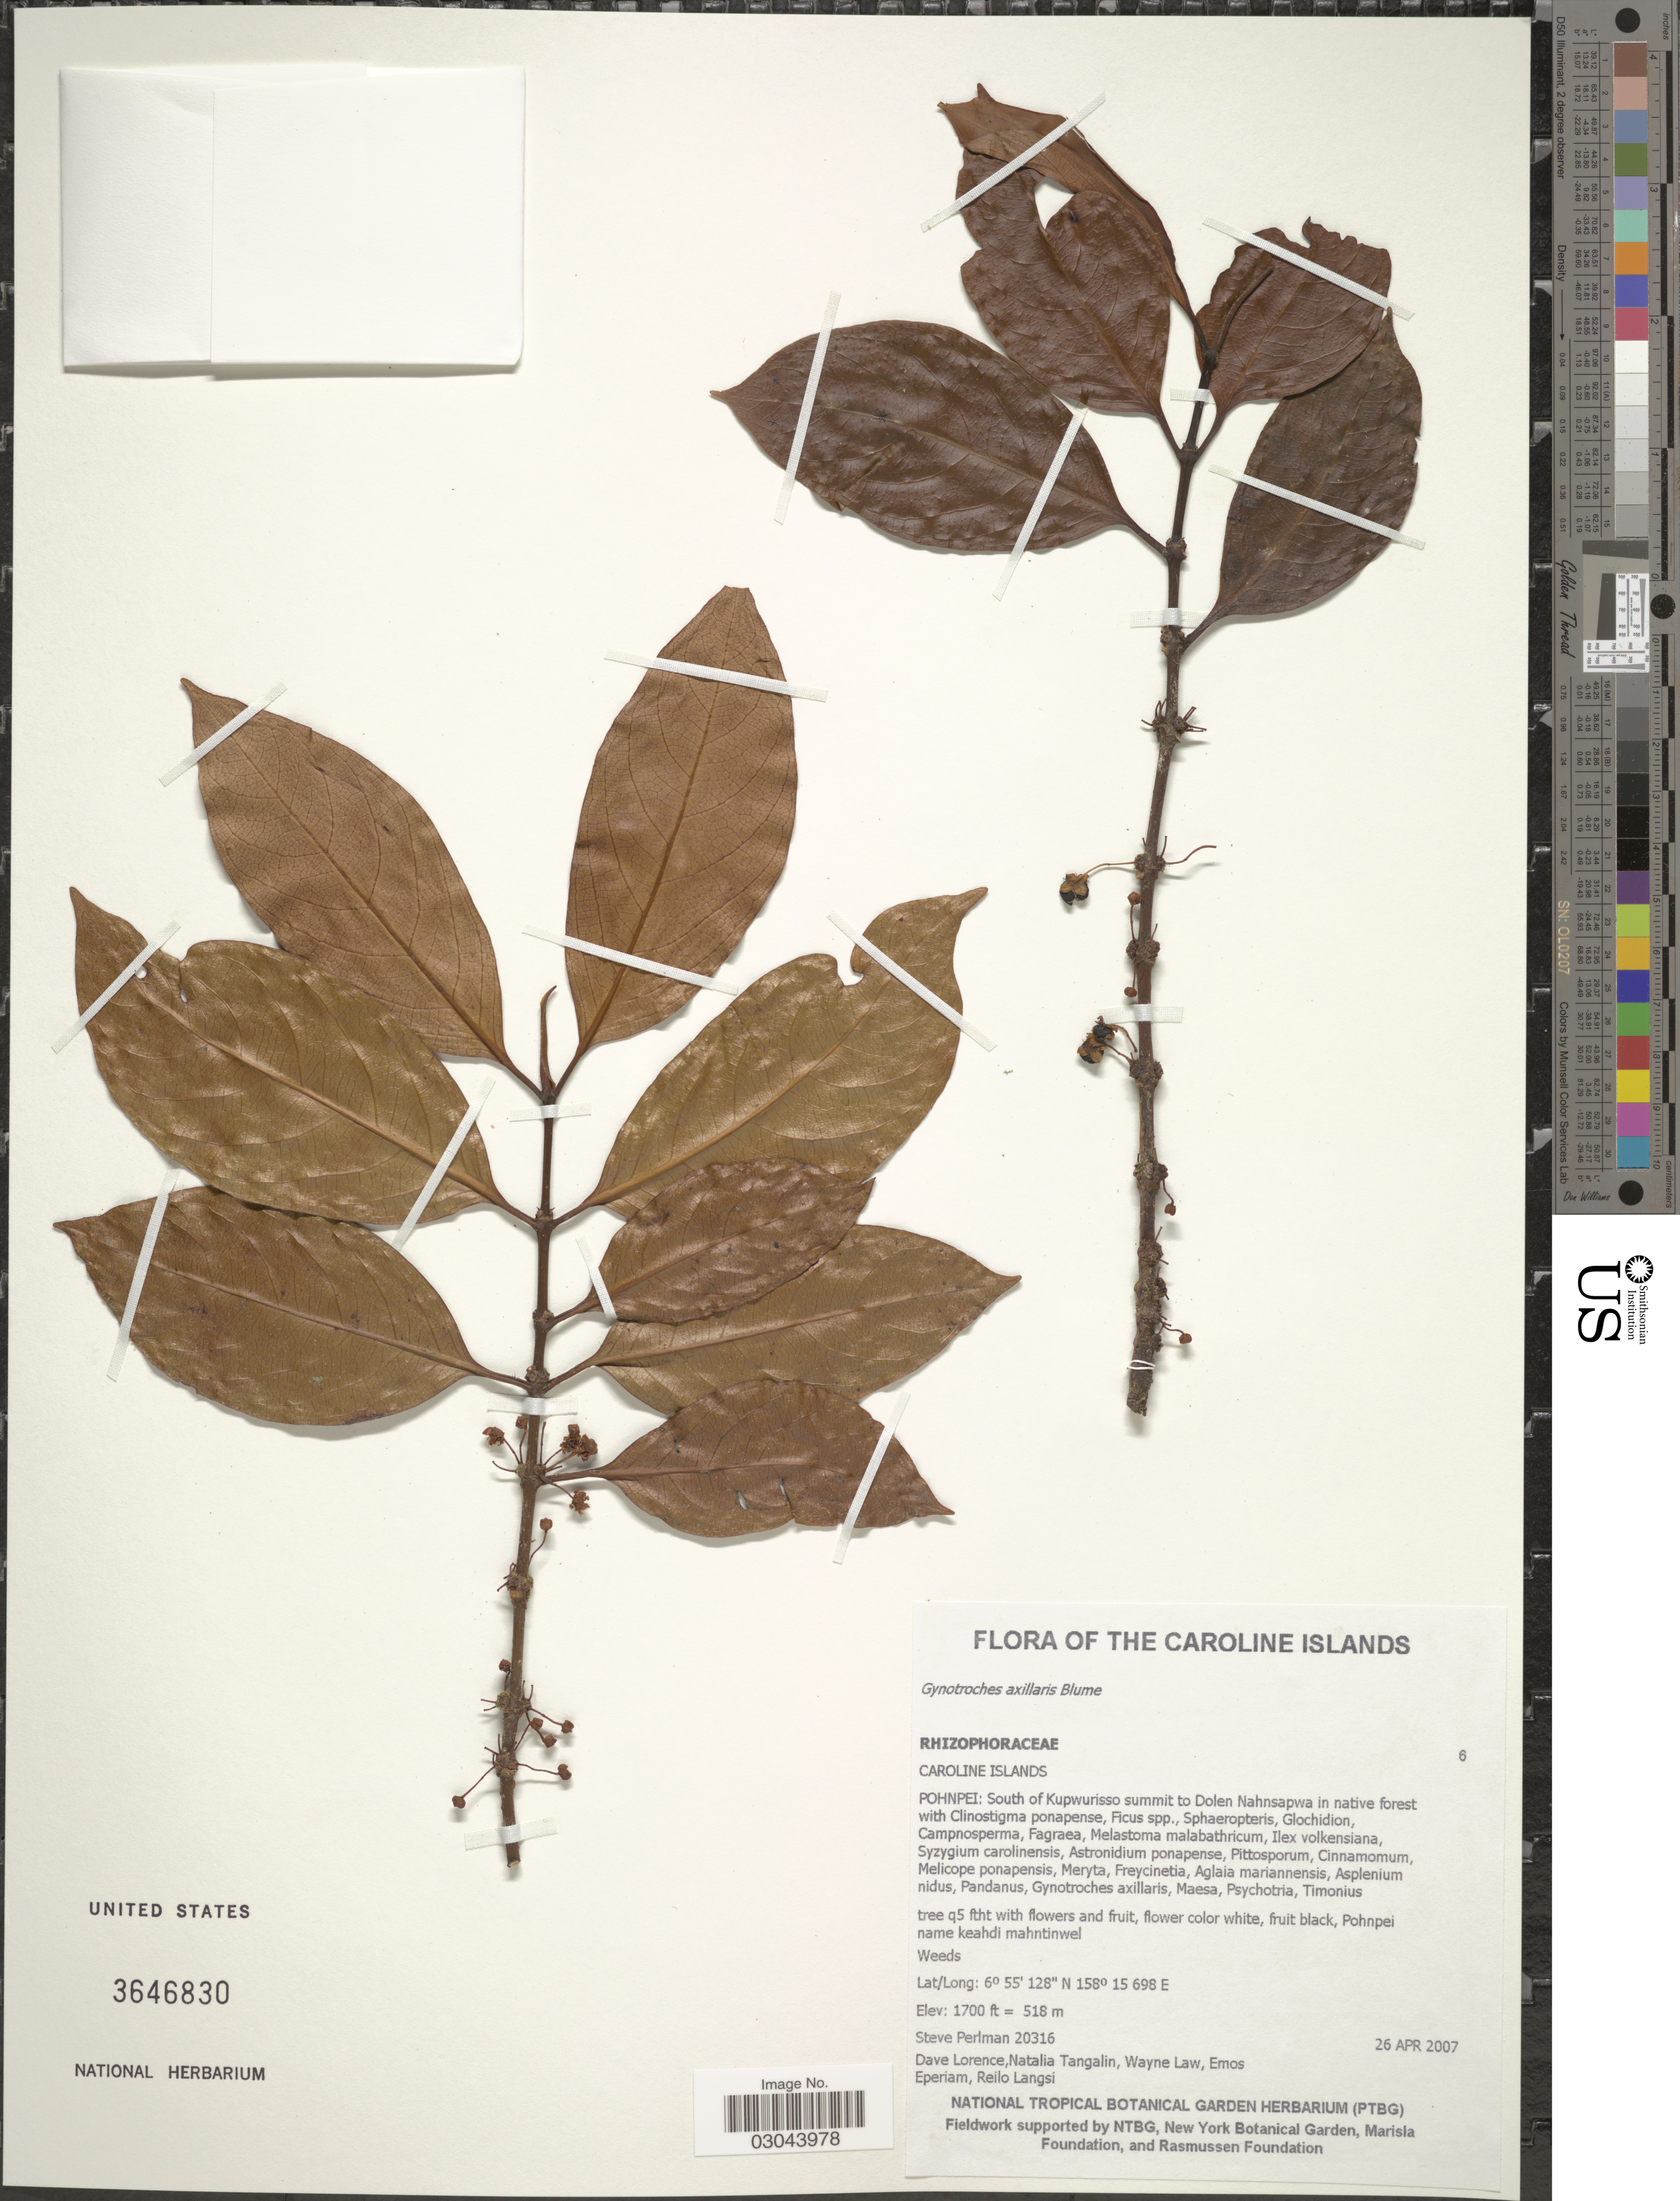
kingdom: Plantae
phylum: Tracheophyta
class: Magnoliopsida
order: Malpighiales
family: Rhizophoraceae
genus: Gynotroches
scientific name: Gynotroches axillaris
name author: Blume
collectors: S. Perlman, D. Lorence, N. Tangalin, W. Law & et al.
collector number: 20316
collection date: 2007-04-26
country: Micronesia, Federated States of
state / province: Pohnpei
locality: Caroline Islands. South of Kupwurisso summit to Dolen Nahnsapwa in native forest Clinostigma ponapense.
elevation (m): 518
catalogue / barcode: US 3646830